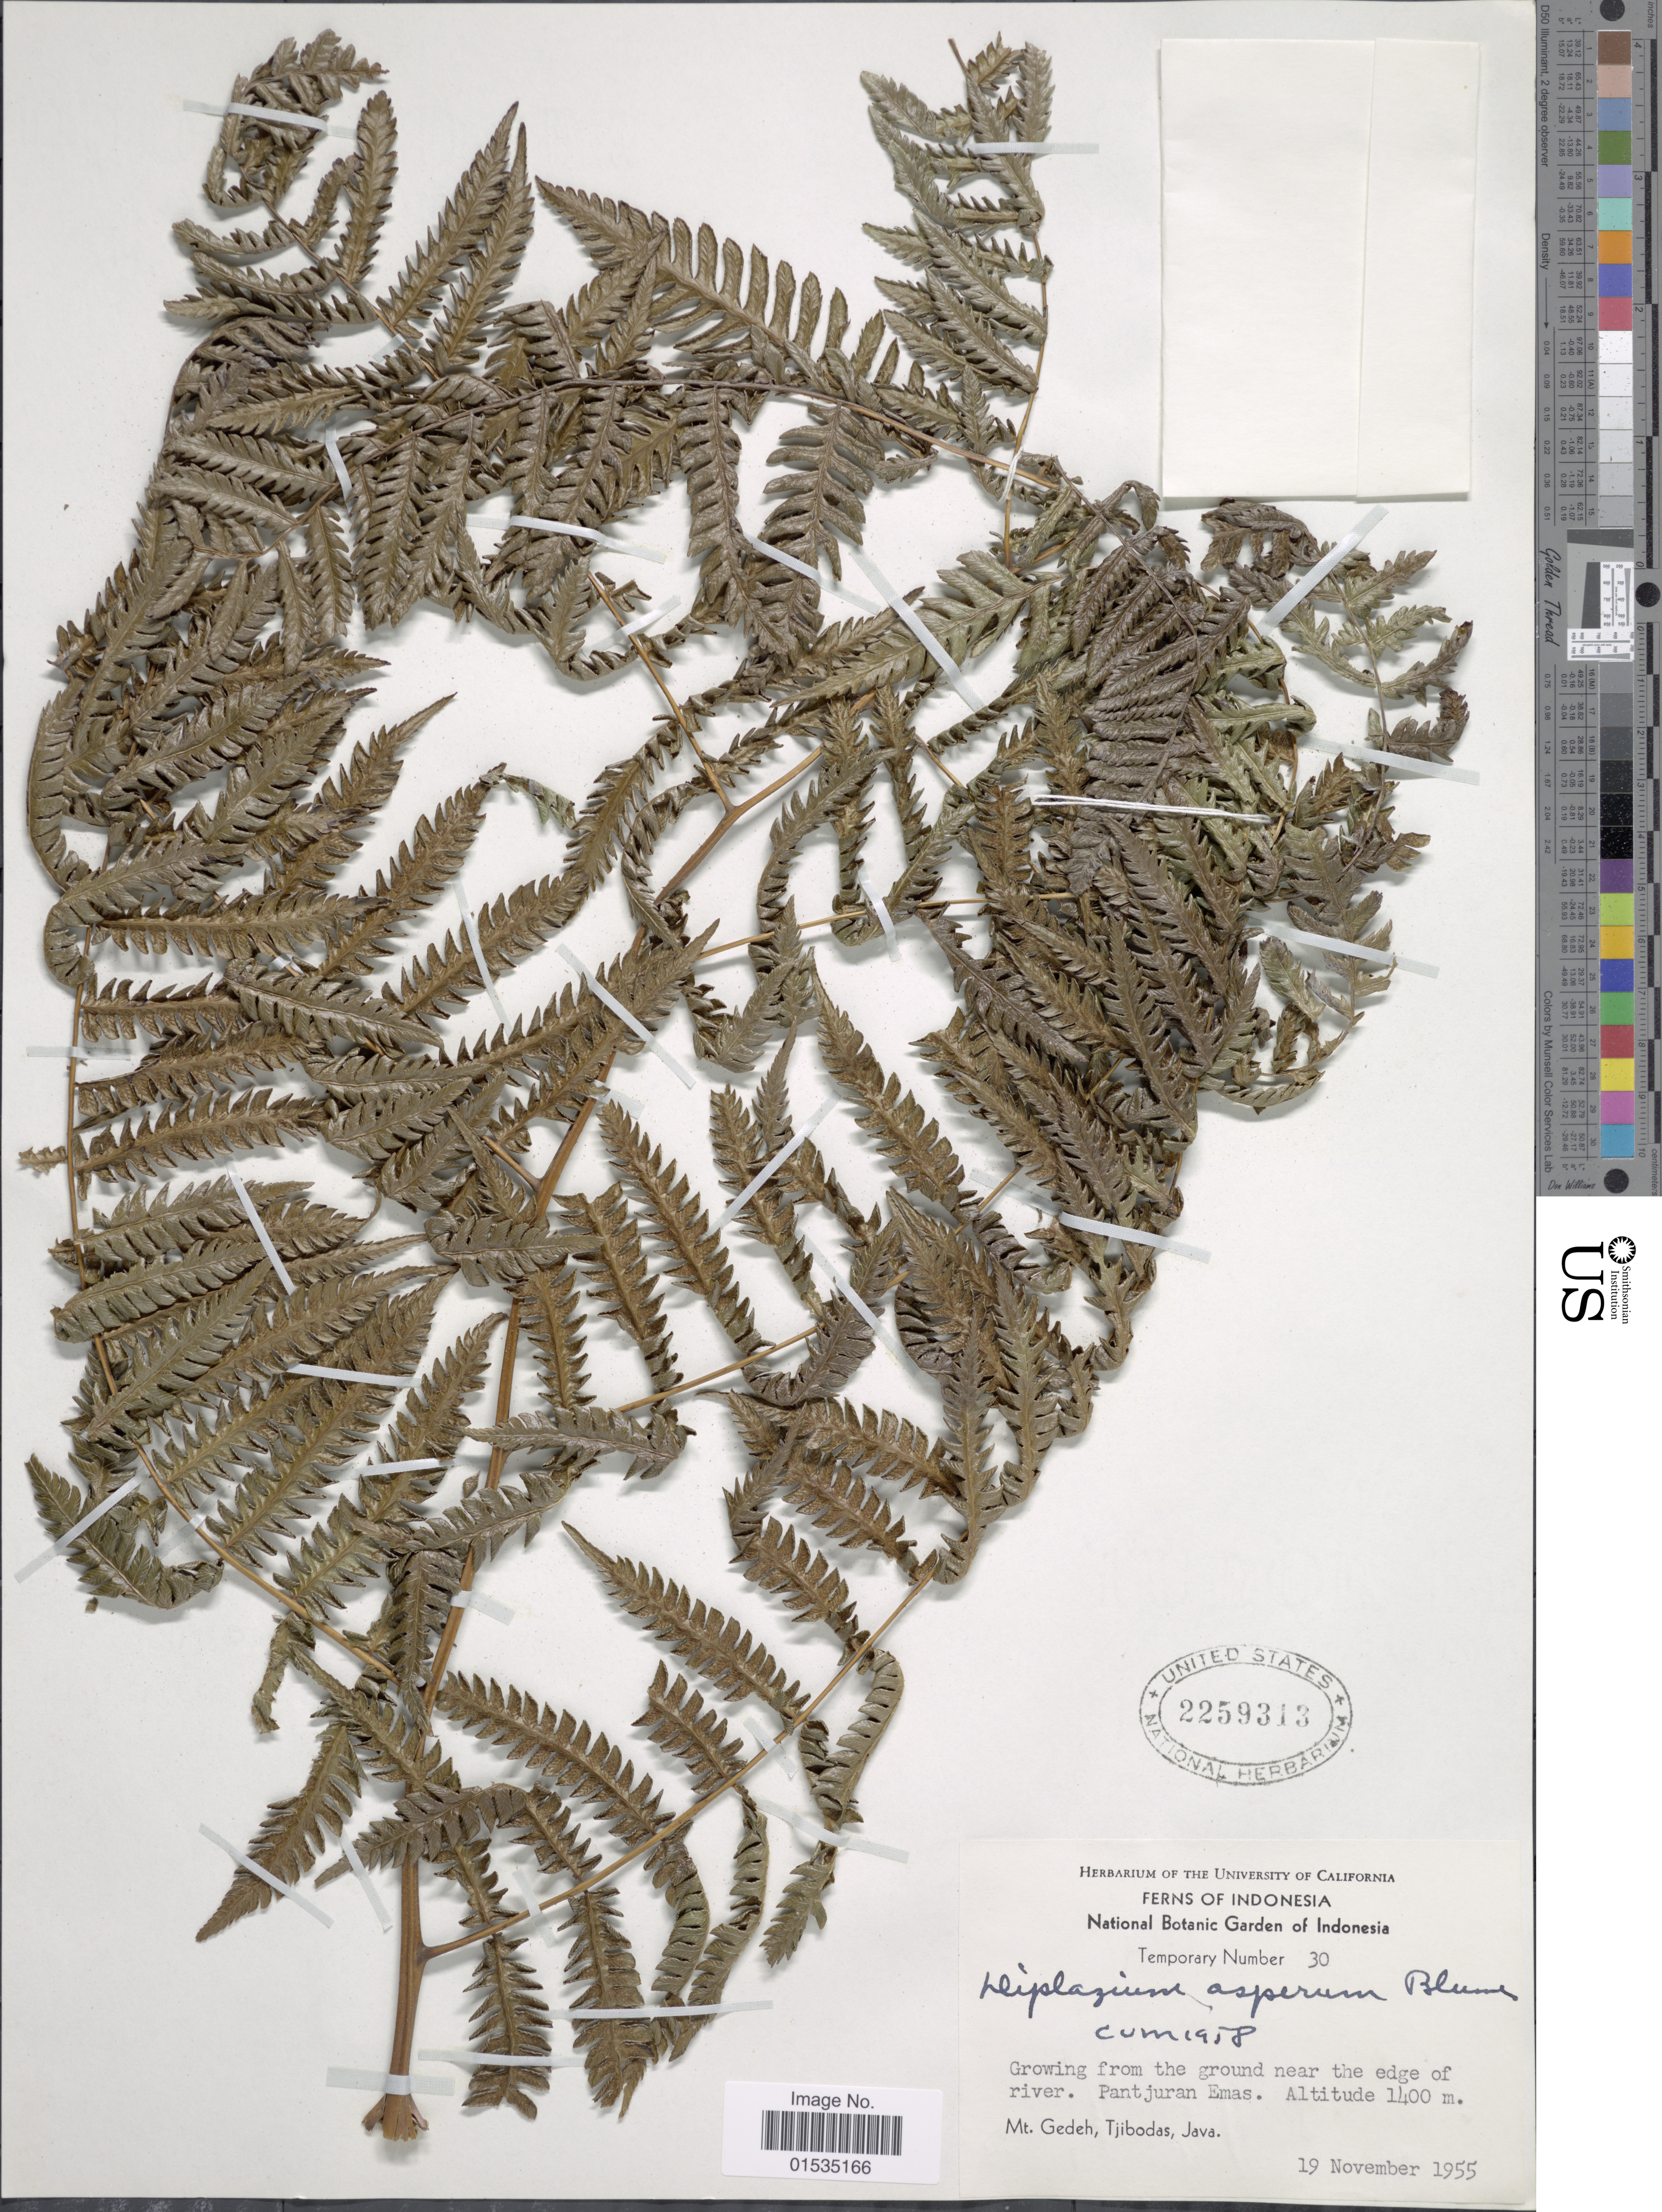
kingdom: Plantae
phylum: Tracheophyta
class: Polypodiopsida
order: Polypodiales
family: Athyriaceae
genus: Diplazium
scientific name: Diplazium polypodioides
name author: Blume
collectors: National Botanic Garden of Indonesia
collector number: Temporary Number 30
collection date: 1955-11-19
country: Indonesia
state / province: Java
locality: Mt. Gedeh, Tjibodas, Growing from thegorund near the edge of river, Pantjuran Emas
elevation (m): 1400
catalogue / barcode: US 2259313